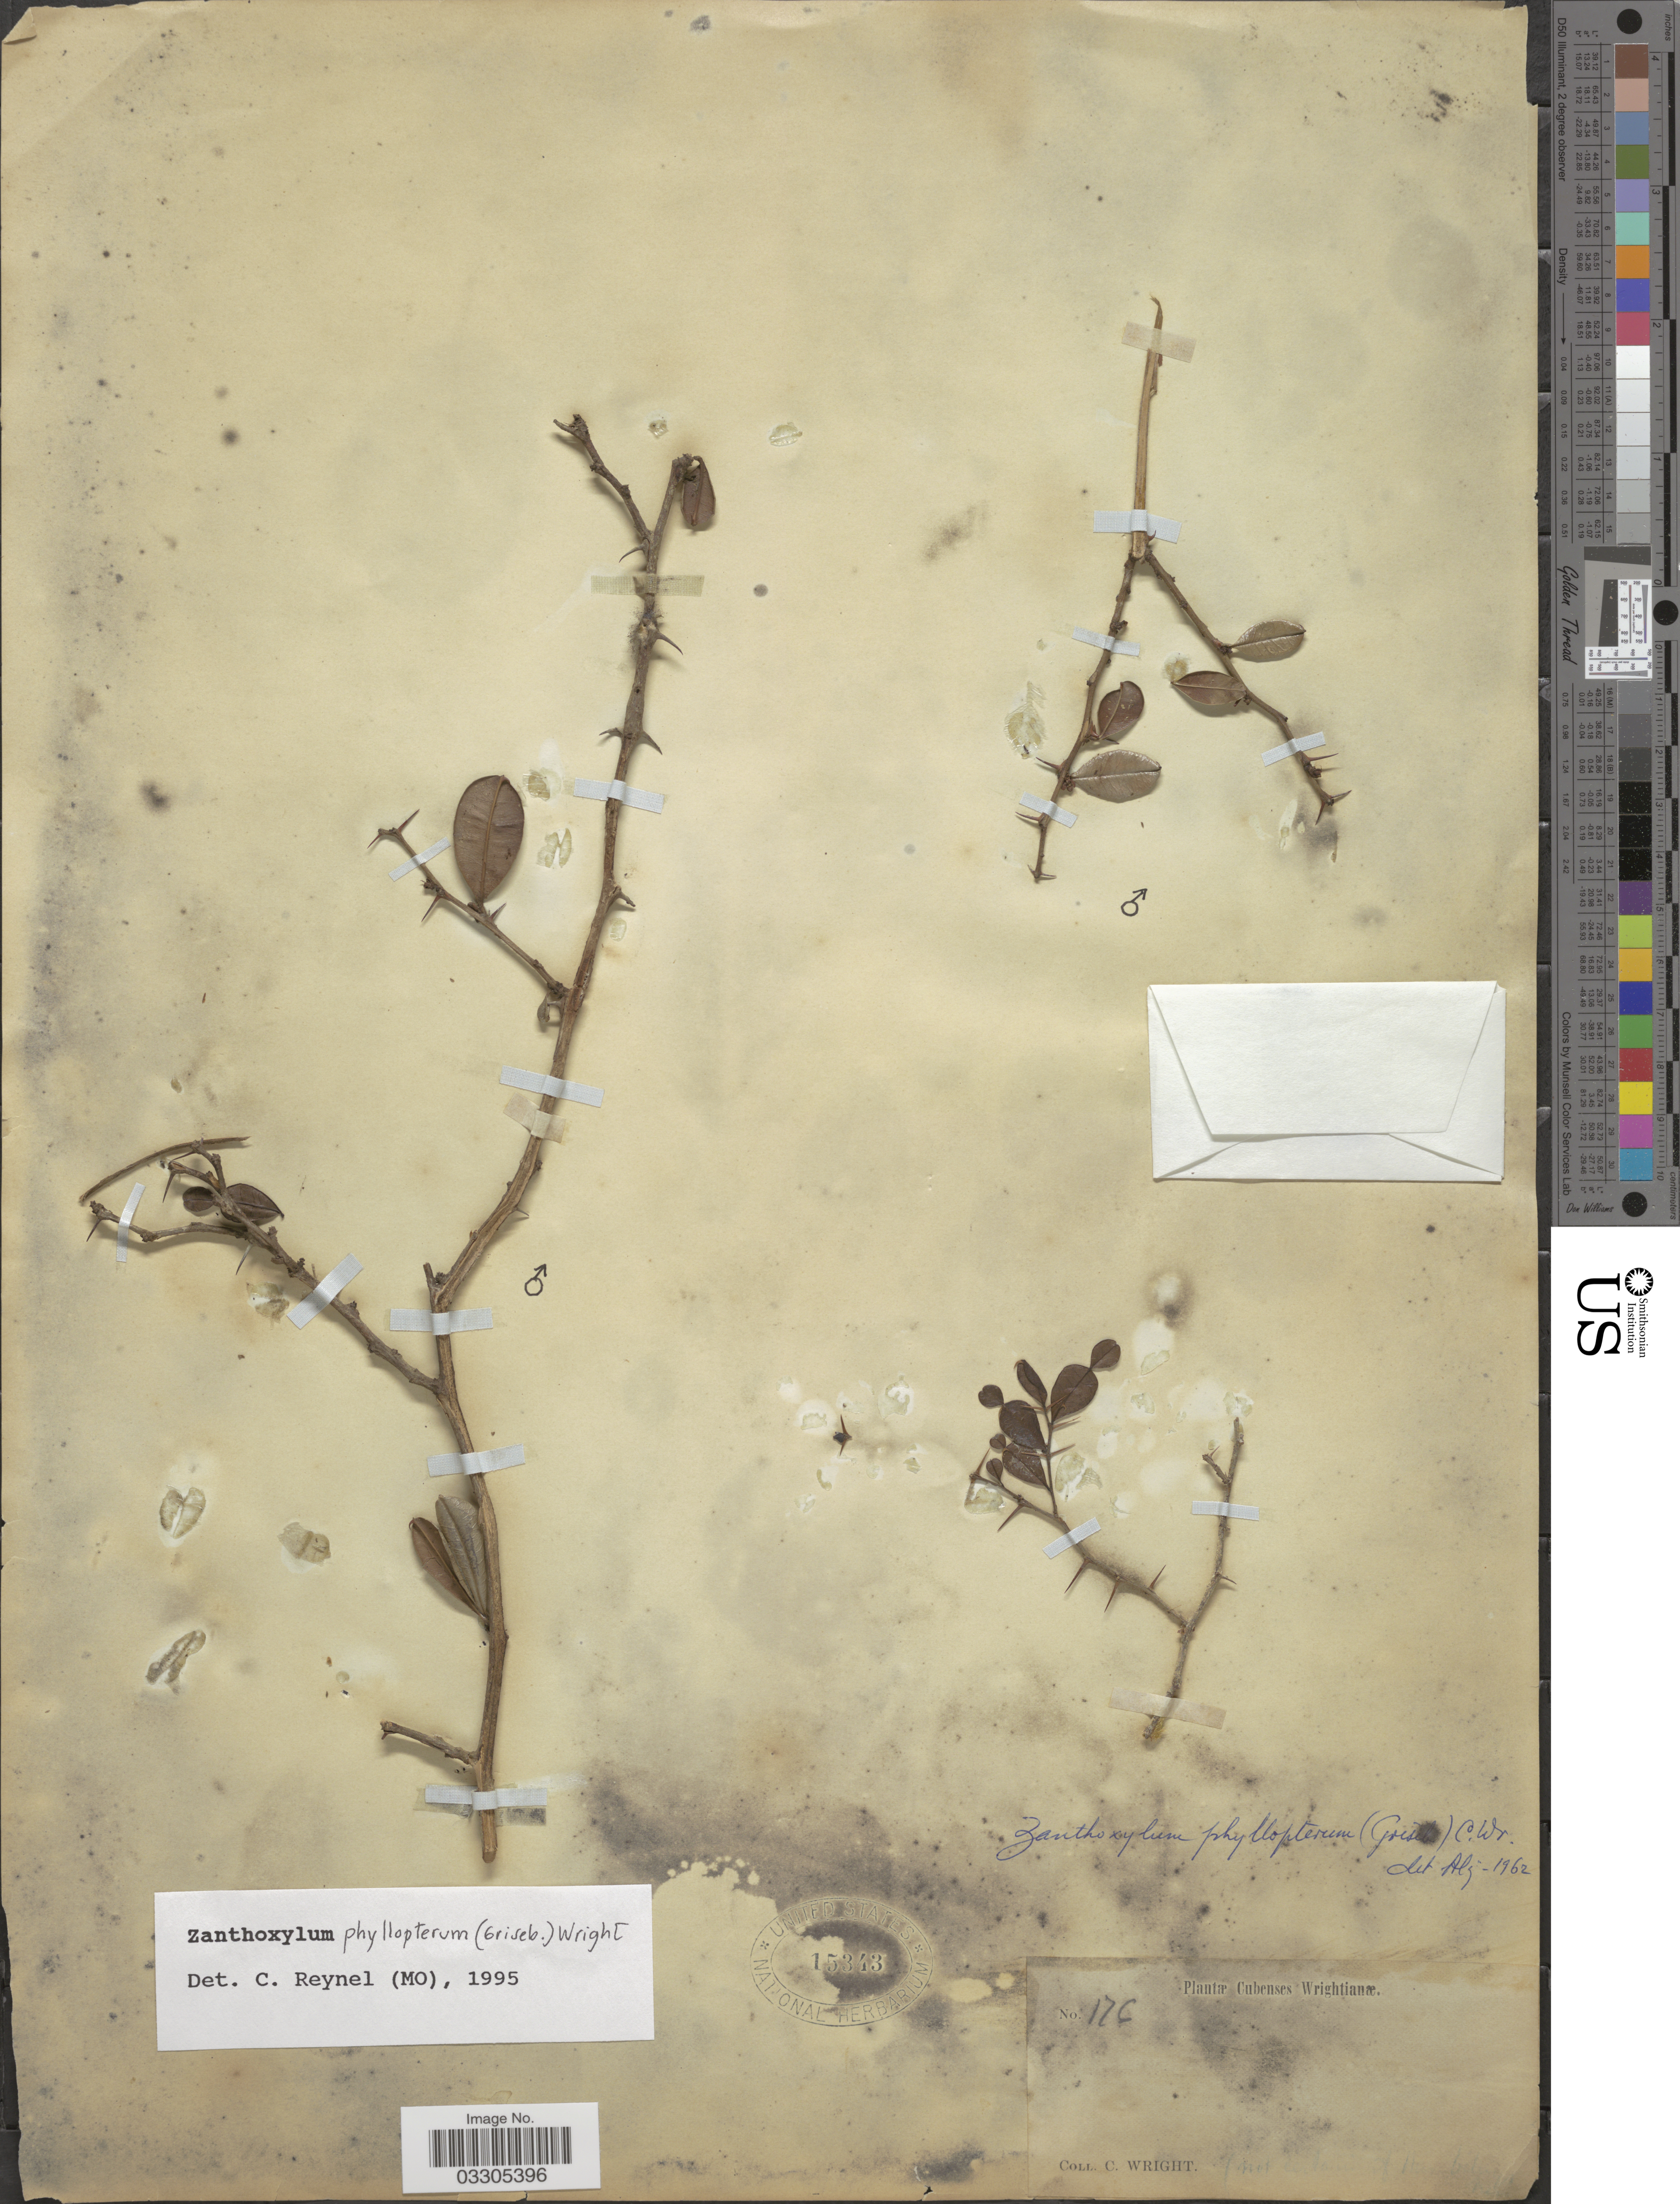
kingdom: Plantae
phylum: Tracheophyta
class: Magnoliopsida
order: Sapindales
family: Rutaceae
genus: Zanthoxylum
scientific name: Zanthoxylum phyllopterum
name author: Wright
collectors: C. Wright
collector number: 176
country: Cuba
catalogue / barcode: US 15343